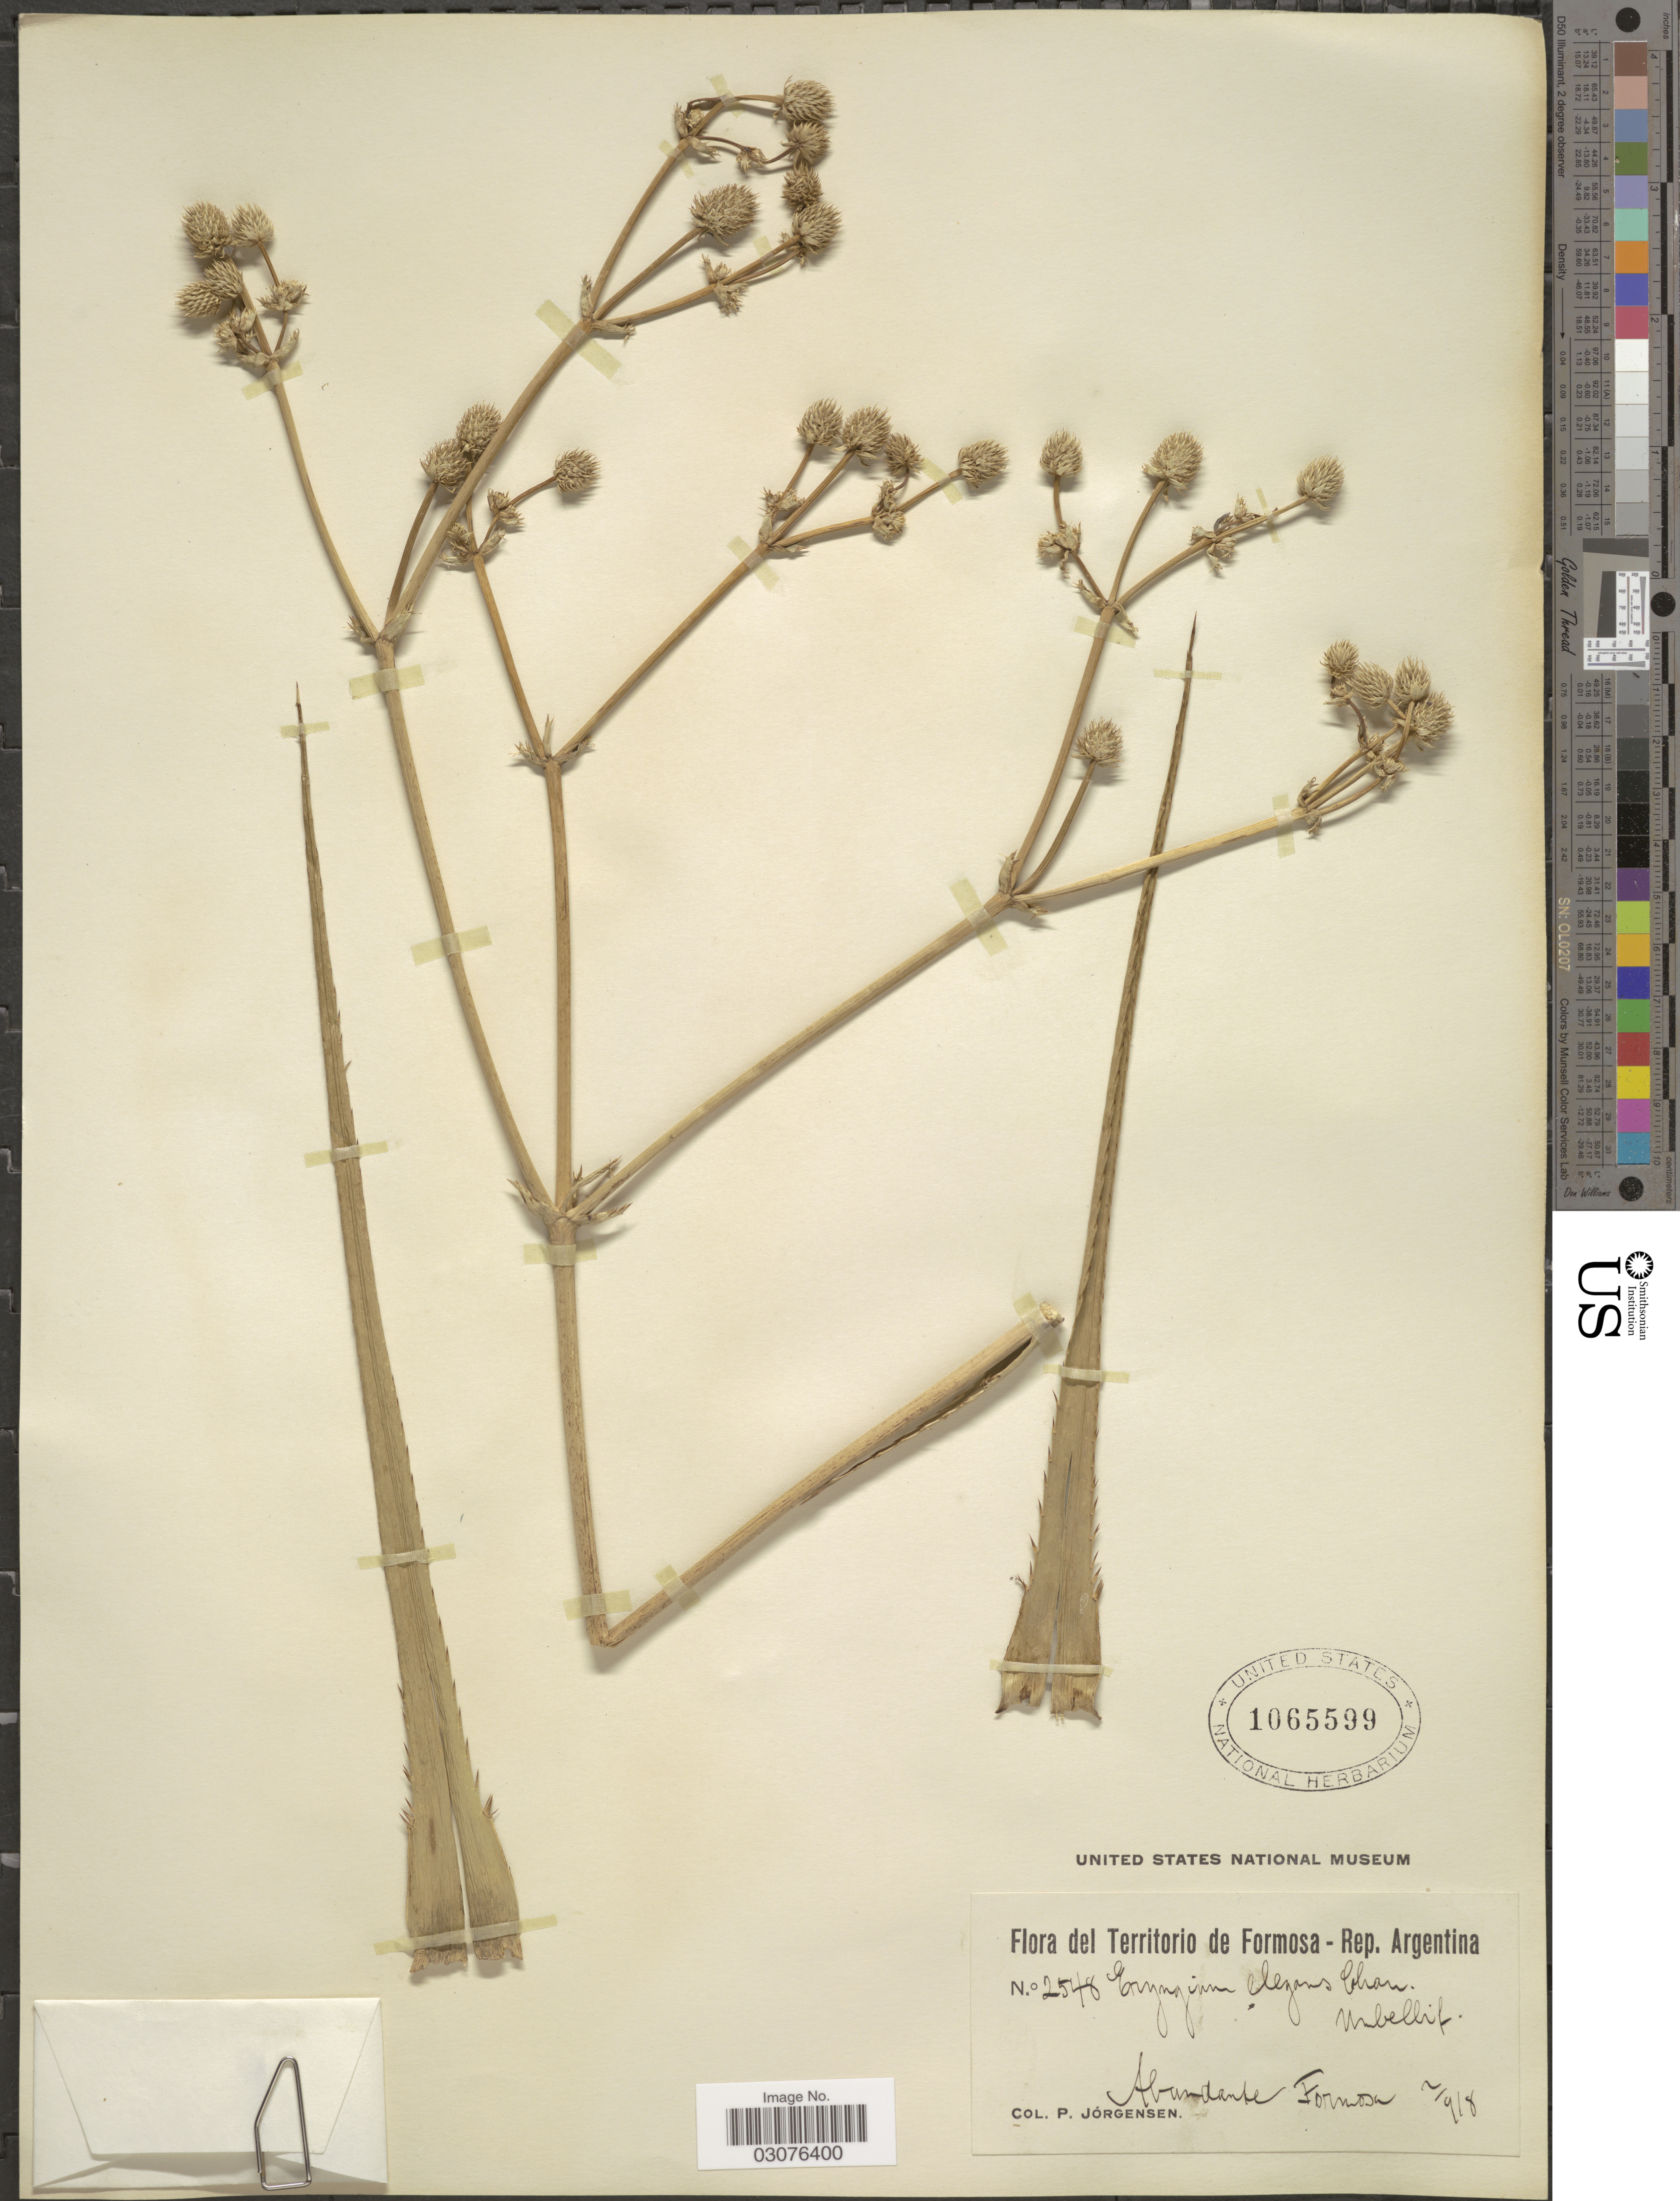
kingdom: Plantae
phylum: Tracheophyta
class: Magnoliopsida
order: Apiales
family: Apiaceae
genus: Eryngium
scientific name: Eryngium floribundum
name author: Cham. & Schltdl.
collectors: P. Jörgensen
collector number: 2548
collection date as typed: Transcribed d/m/y: 2/9/18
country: Argentina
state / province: Formosa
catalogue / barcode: US 1065599